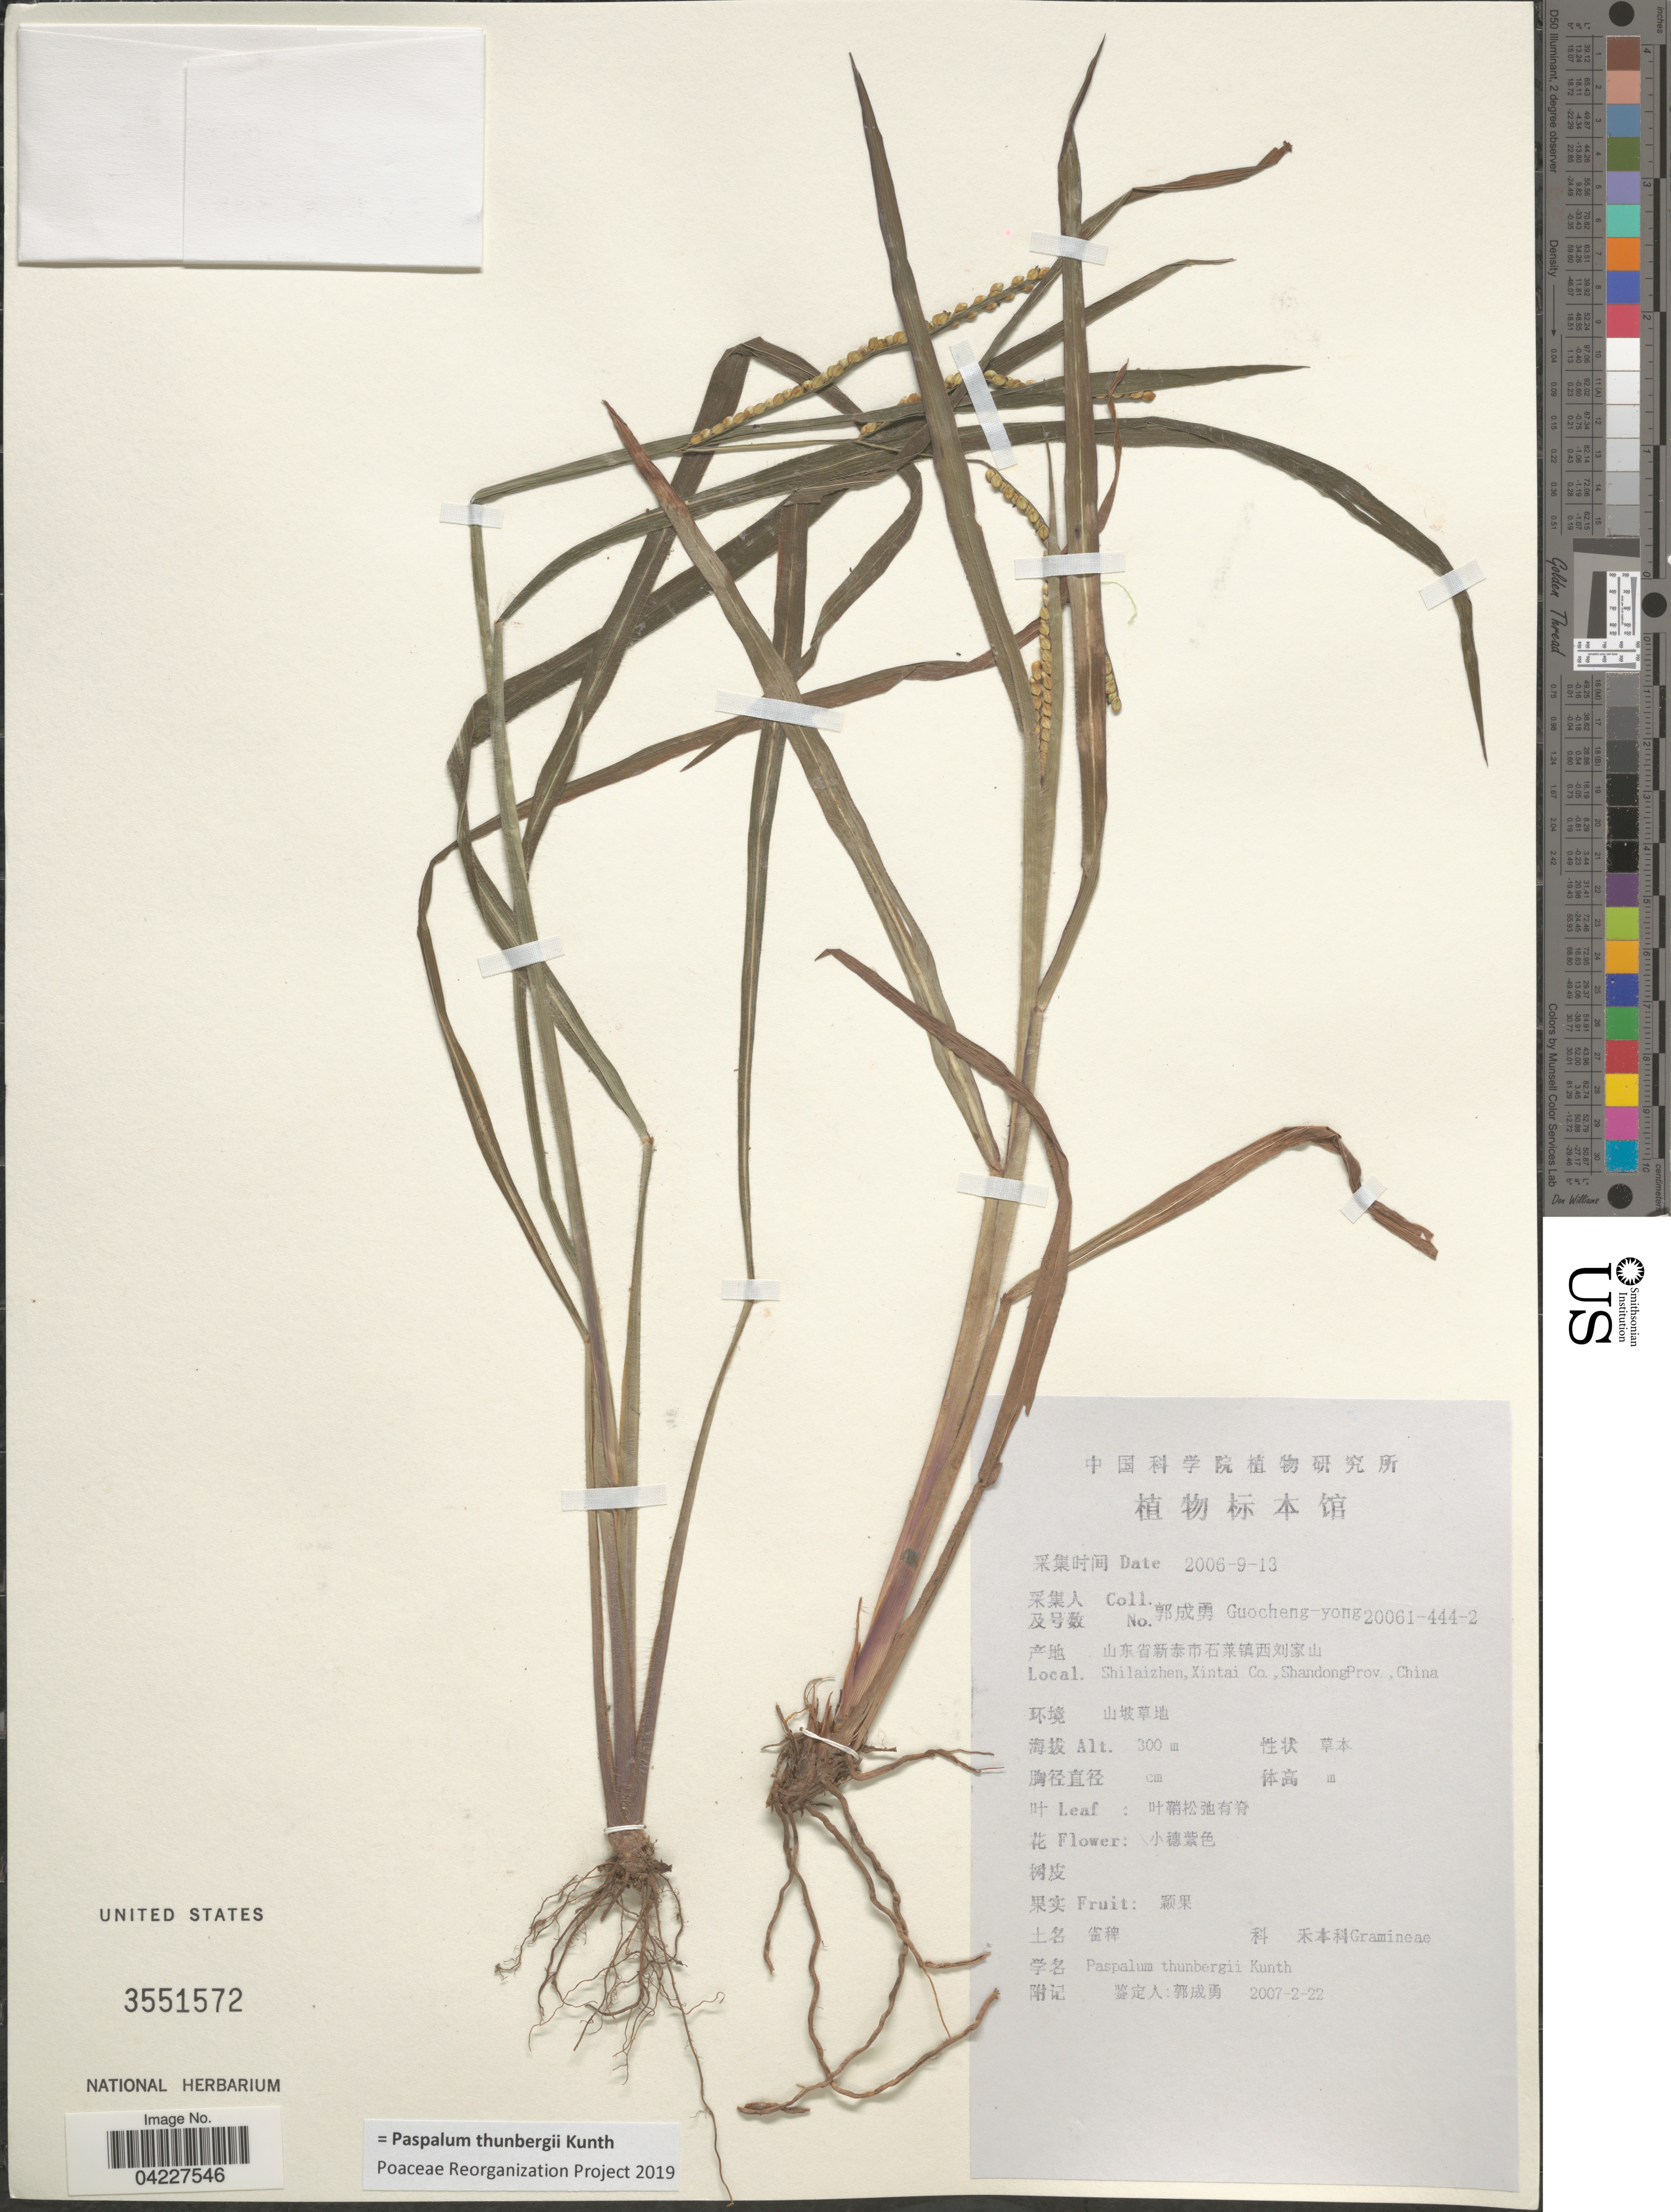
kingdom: Plantae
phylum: Tracheophyta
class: Liliopsida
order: Poales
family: Poaceae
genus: Paspalum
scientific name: Paspalum thunbergii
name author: Kunth ex Steud.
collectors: Guo cheng-yong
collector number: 20061-444-2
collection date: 2006-09-13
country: China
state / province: Shandong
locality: Shilaizhen,Xintai Co., ShandongProv.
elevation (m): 300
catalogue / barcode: US 3551572